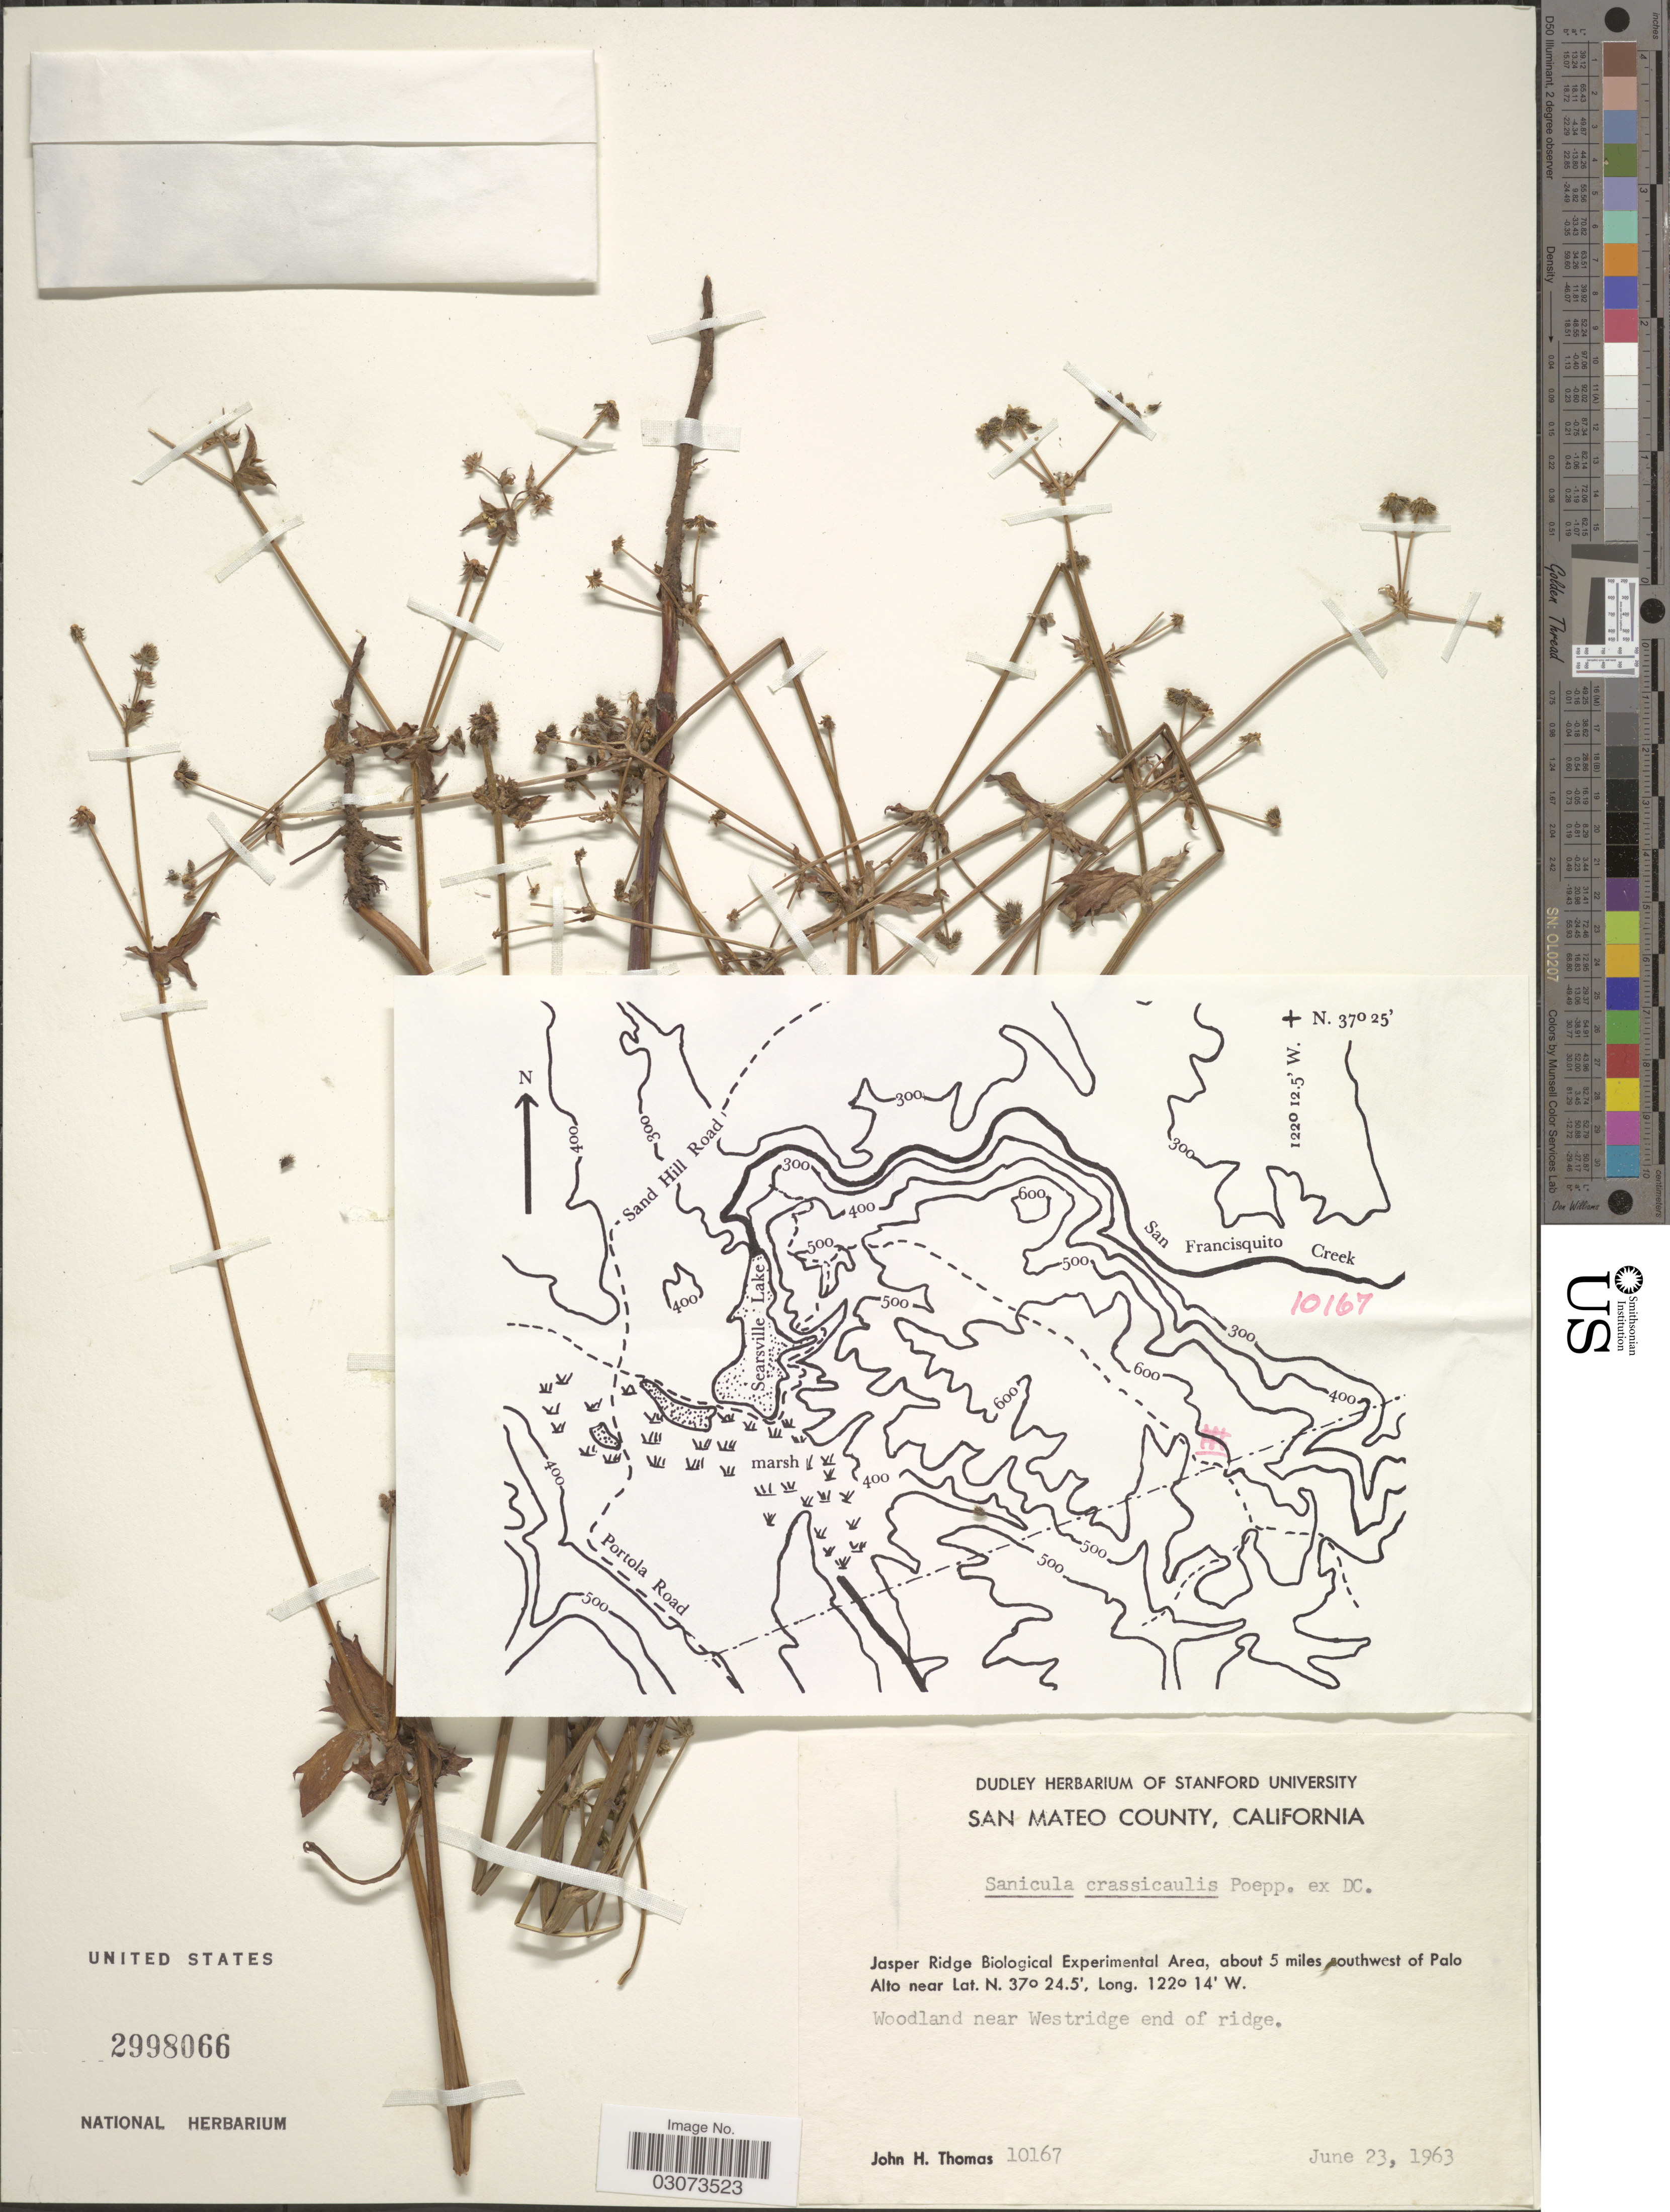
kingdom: Plantae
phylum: Tracheophyta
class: Magnoliopsida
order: Apiales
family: Apiaceae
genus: Sanicula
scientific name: Sanicula crassicaulis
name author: Poepp. ex DC.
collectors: J. H. Thomas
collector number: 10167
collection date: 1963-06-23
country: United States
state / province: California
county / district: San Mateo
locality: San Mateo County. Jasper Ridge Biological Experimental Area, about 5 miles southwest of Palo Alto. Near Westridge end of ridge.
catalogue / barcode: US 2998066